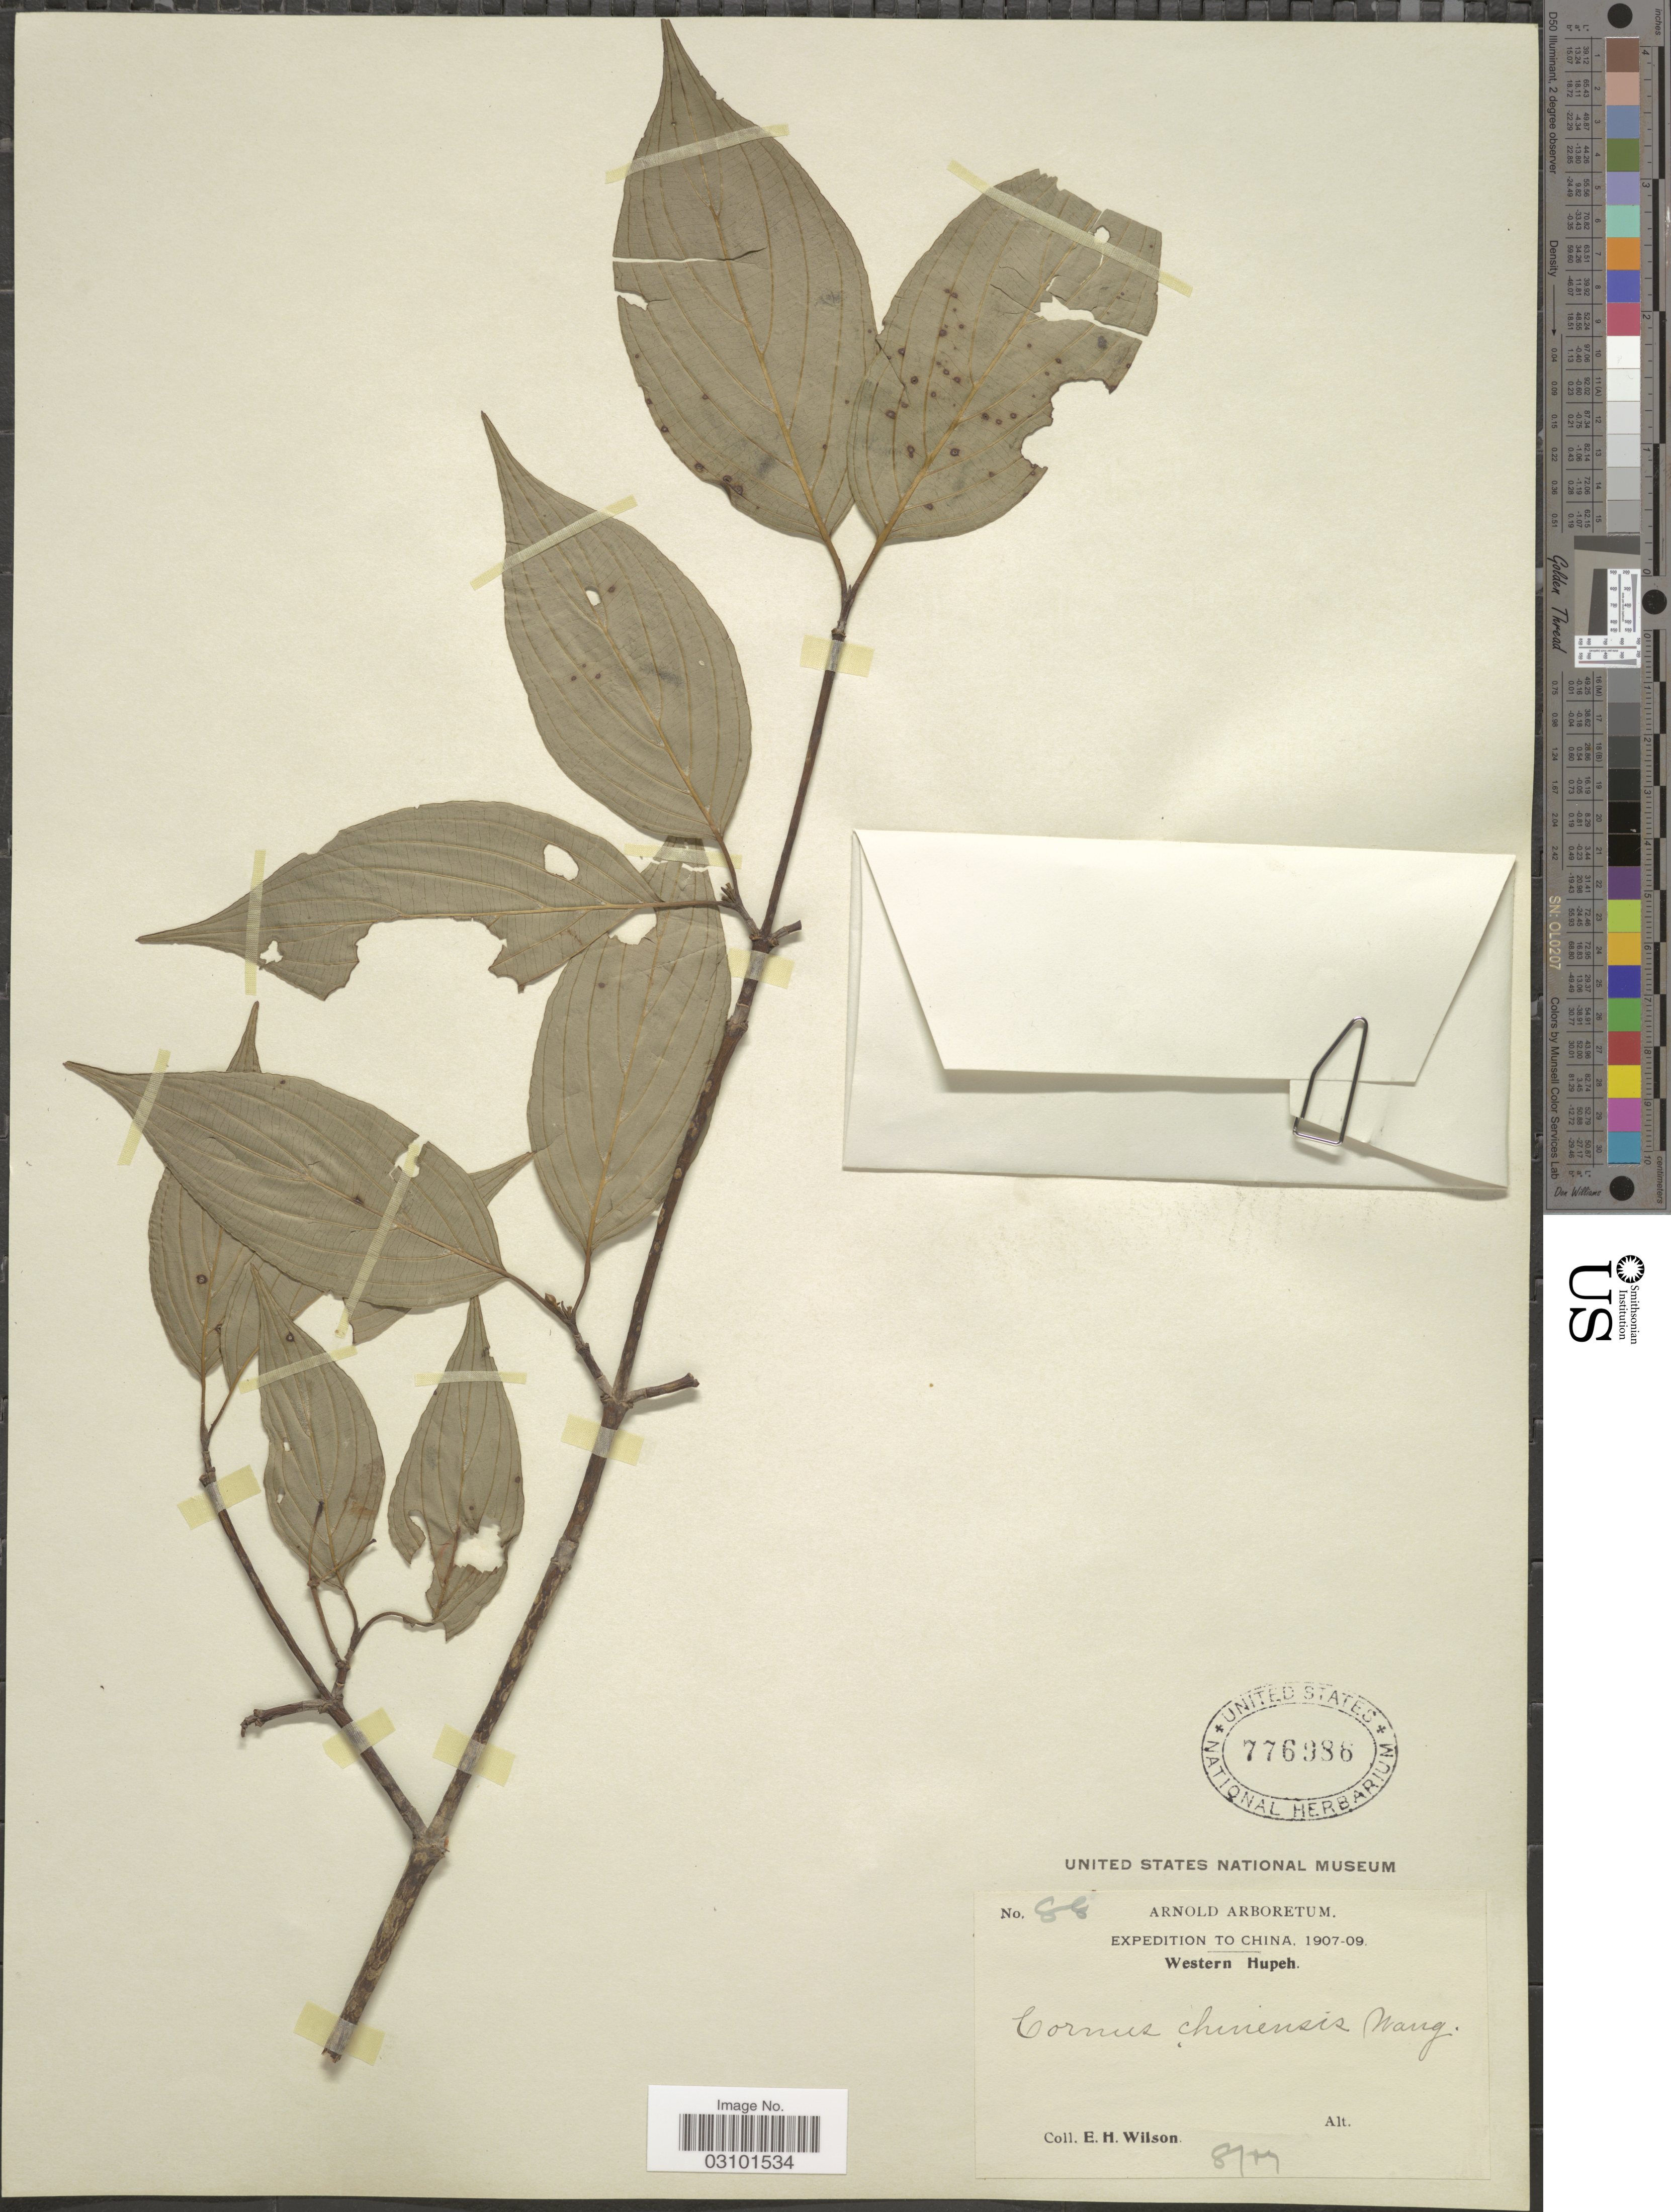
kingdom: Plantae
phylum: Tracheophyta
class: Magnoliopsida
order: Cornales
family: Cornaceae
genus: Cornus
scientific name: Cornus chinensis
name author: Wangerin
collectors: E. Wilson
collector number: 88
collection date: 1907-08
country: China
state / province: Hubei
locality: Western Hupeh.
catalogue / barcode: US 776986